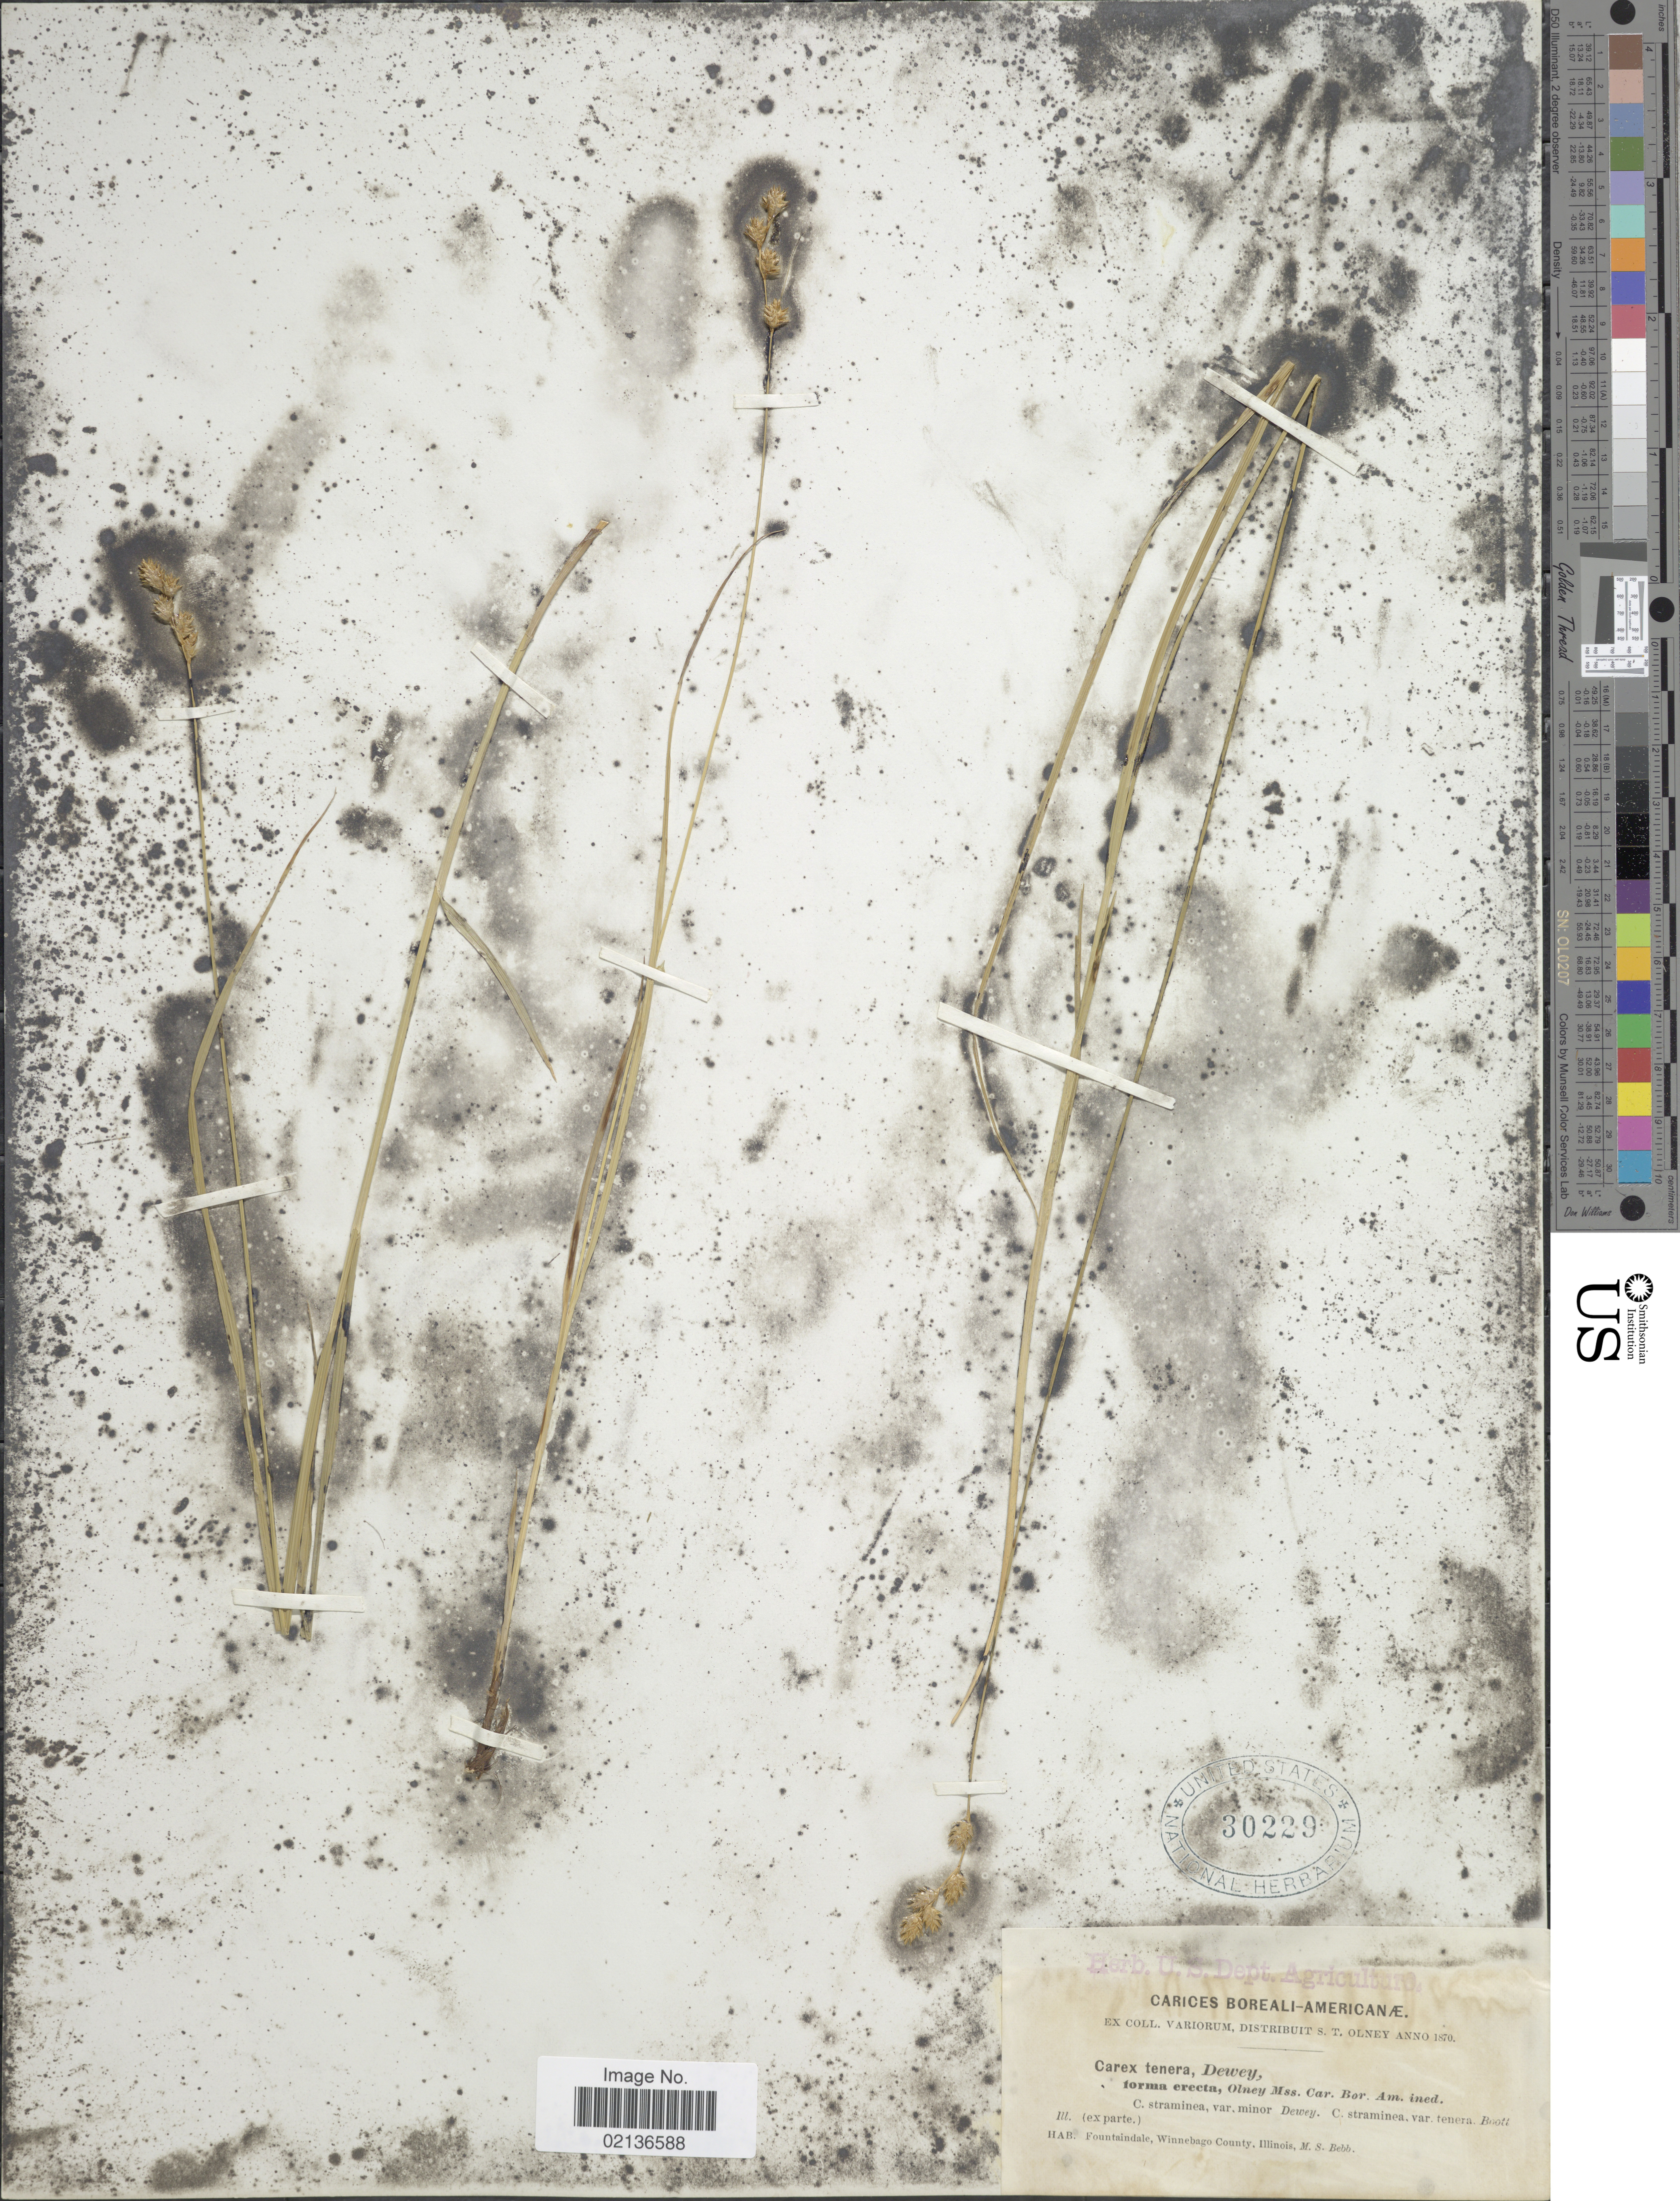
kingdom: Plantae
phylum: Tracheophyta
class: Liliopsida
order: Poales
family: Cyperaceae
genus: Carex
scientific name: Carex tenera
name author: Dewey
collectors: M. Bebb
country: United States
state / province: Illinois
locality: Fountaindale, Winnebago County. Illinois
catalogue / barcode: US 30229